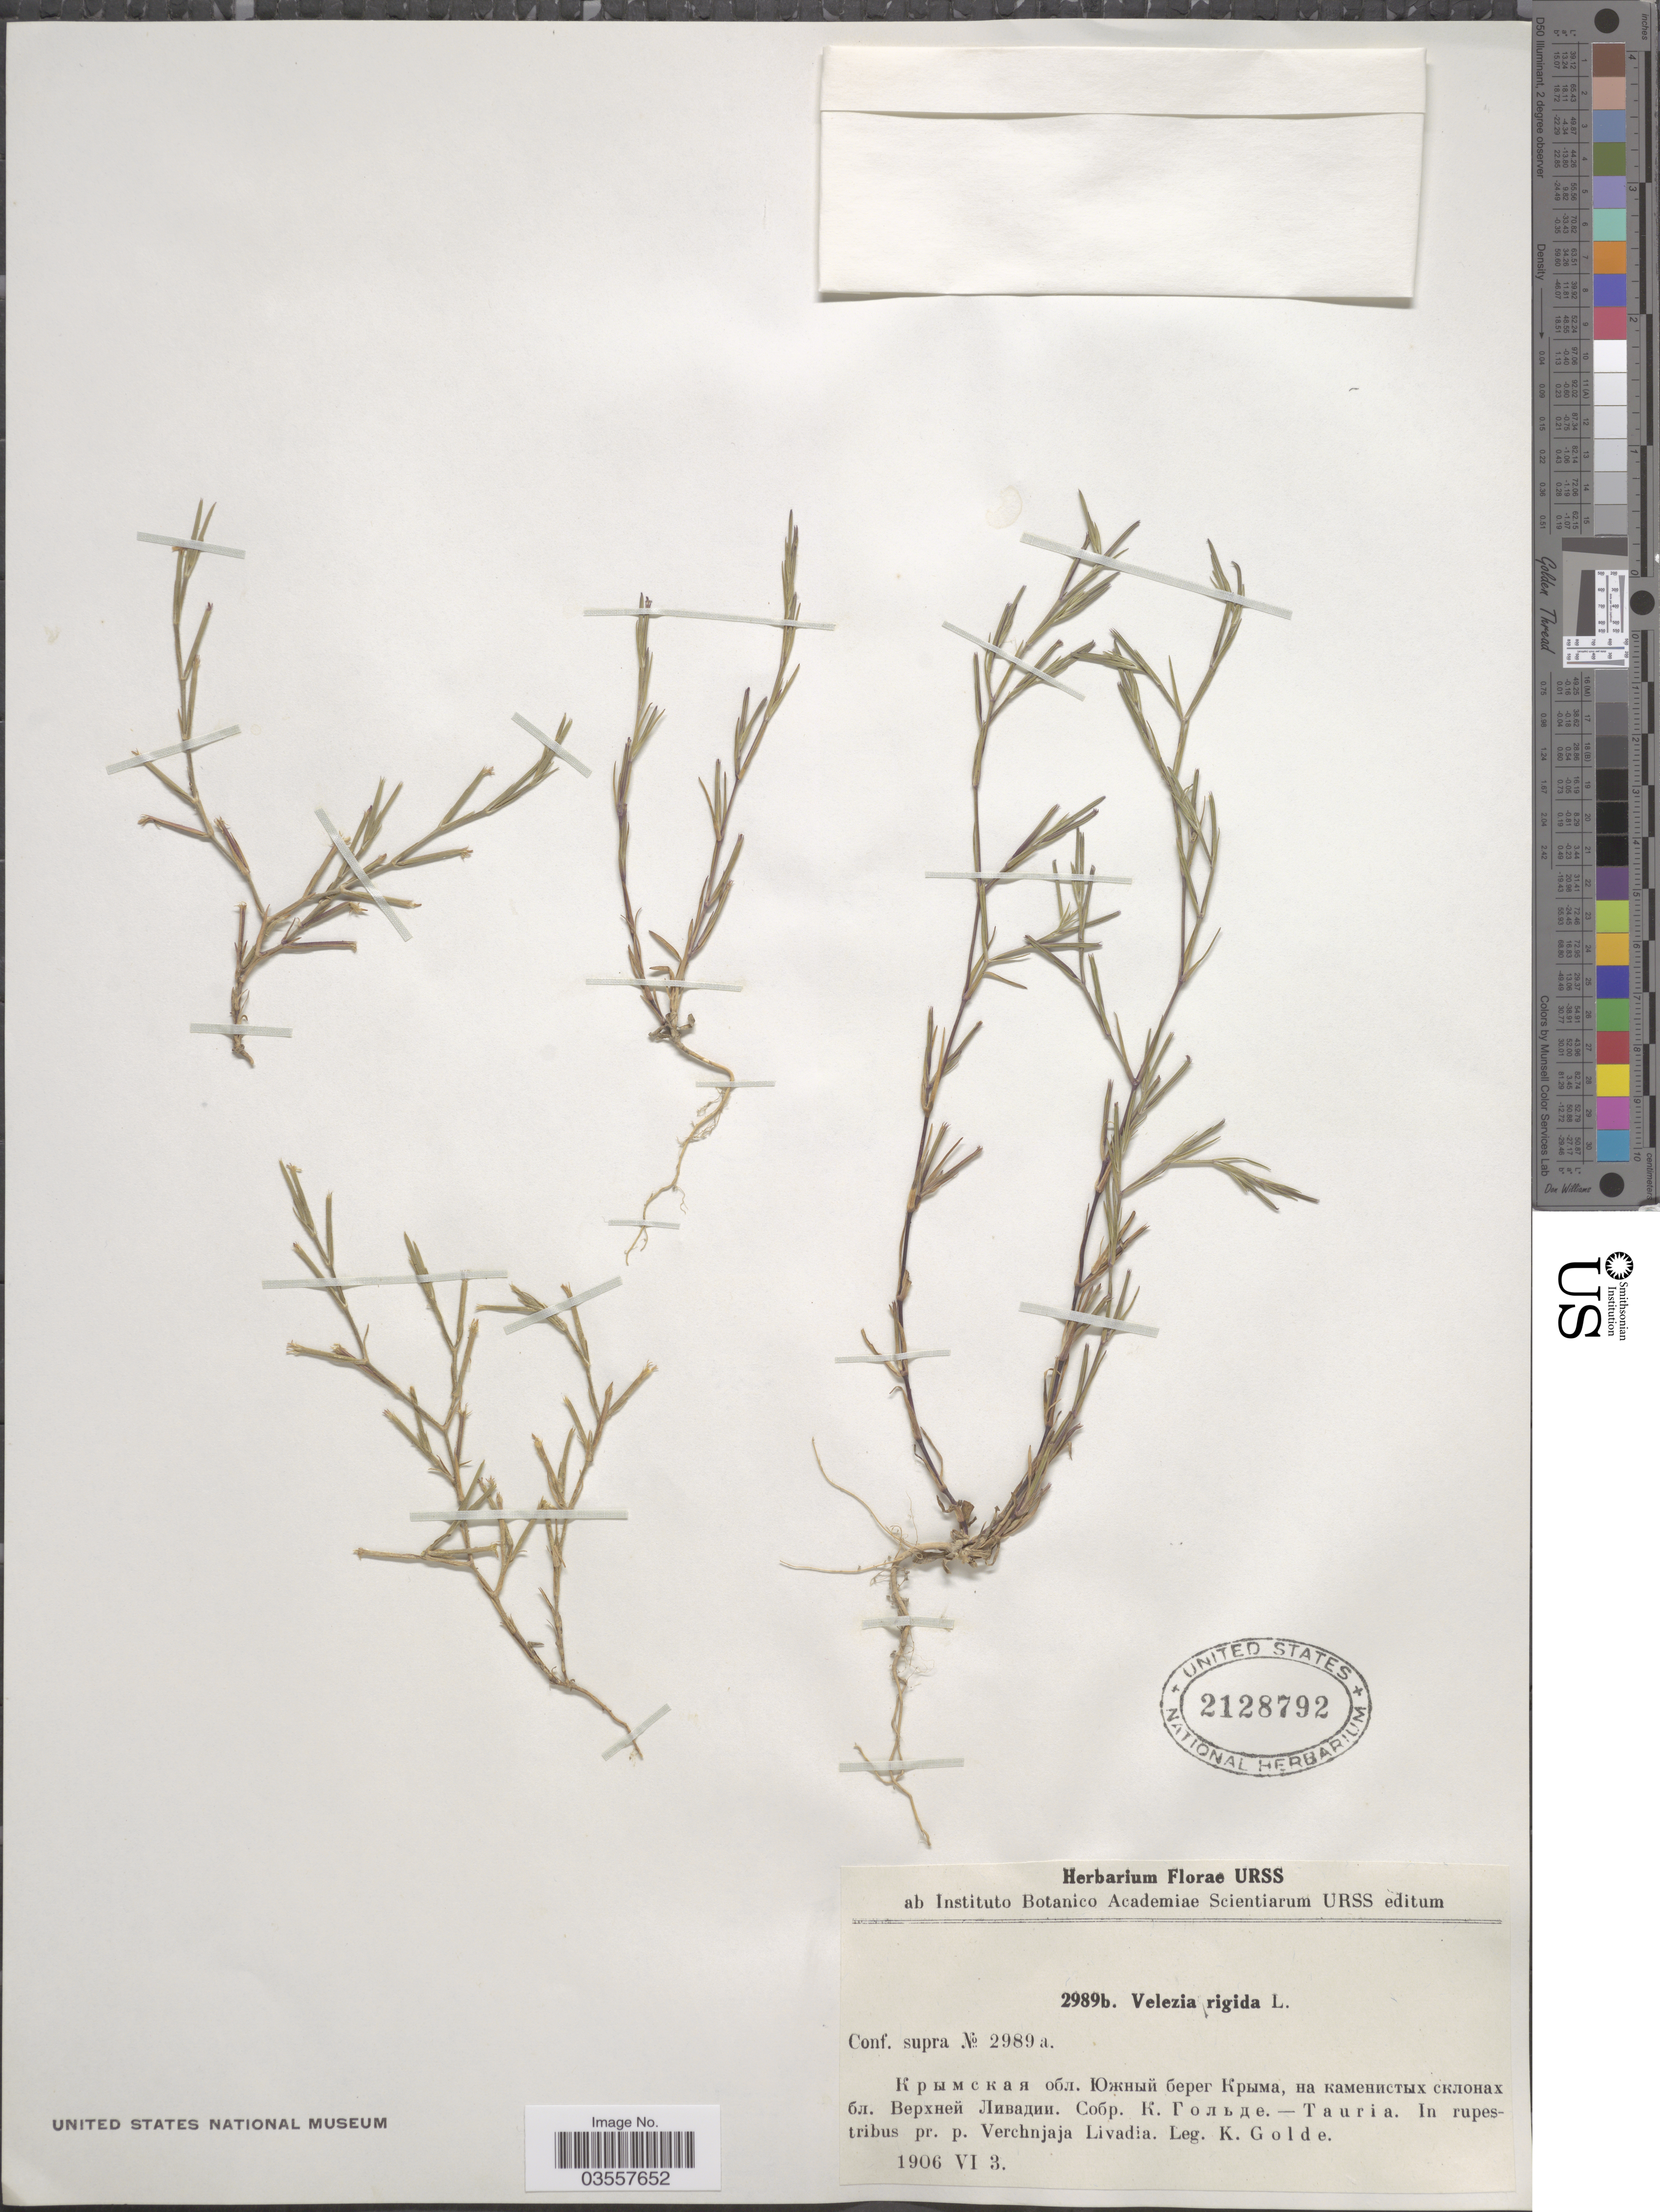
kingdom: Plantae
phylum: Tracheophyta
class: Magnoliopsida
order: Caryophyllales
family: Caryophyllaceae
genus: Dianthus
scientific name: Dianthus nudiflorus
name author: Griff.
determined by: Strong, Mark T., (BOT), Smithsonian Institution - National Museum of Natural History (UNITED STATES)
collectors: K. Golde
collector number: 2989b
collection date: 1906-06-13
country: Ukraine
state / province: Crimea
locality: Tauria. In rupestribus pr. p. Verchnjaja Livadia.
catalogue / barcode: US 2128792